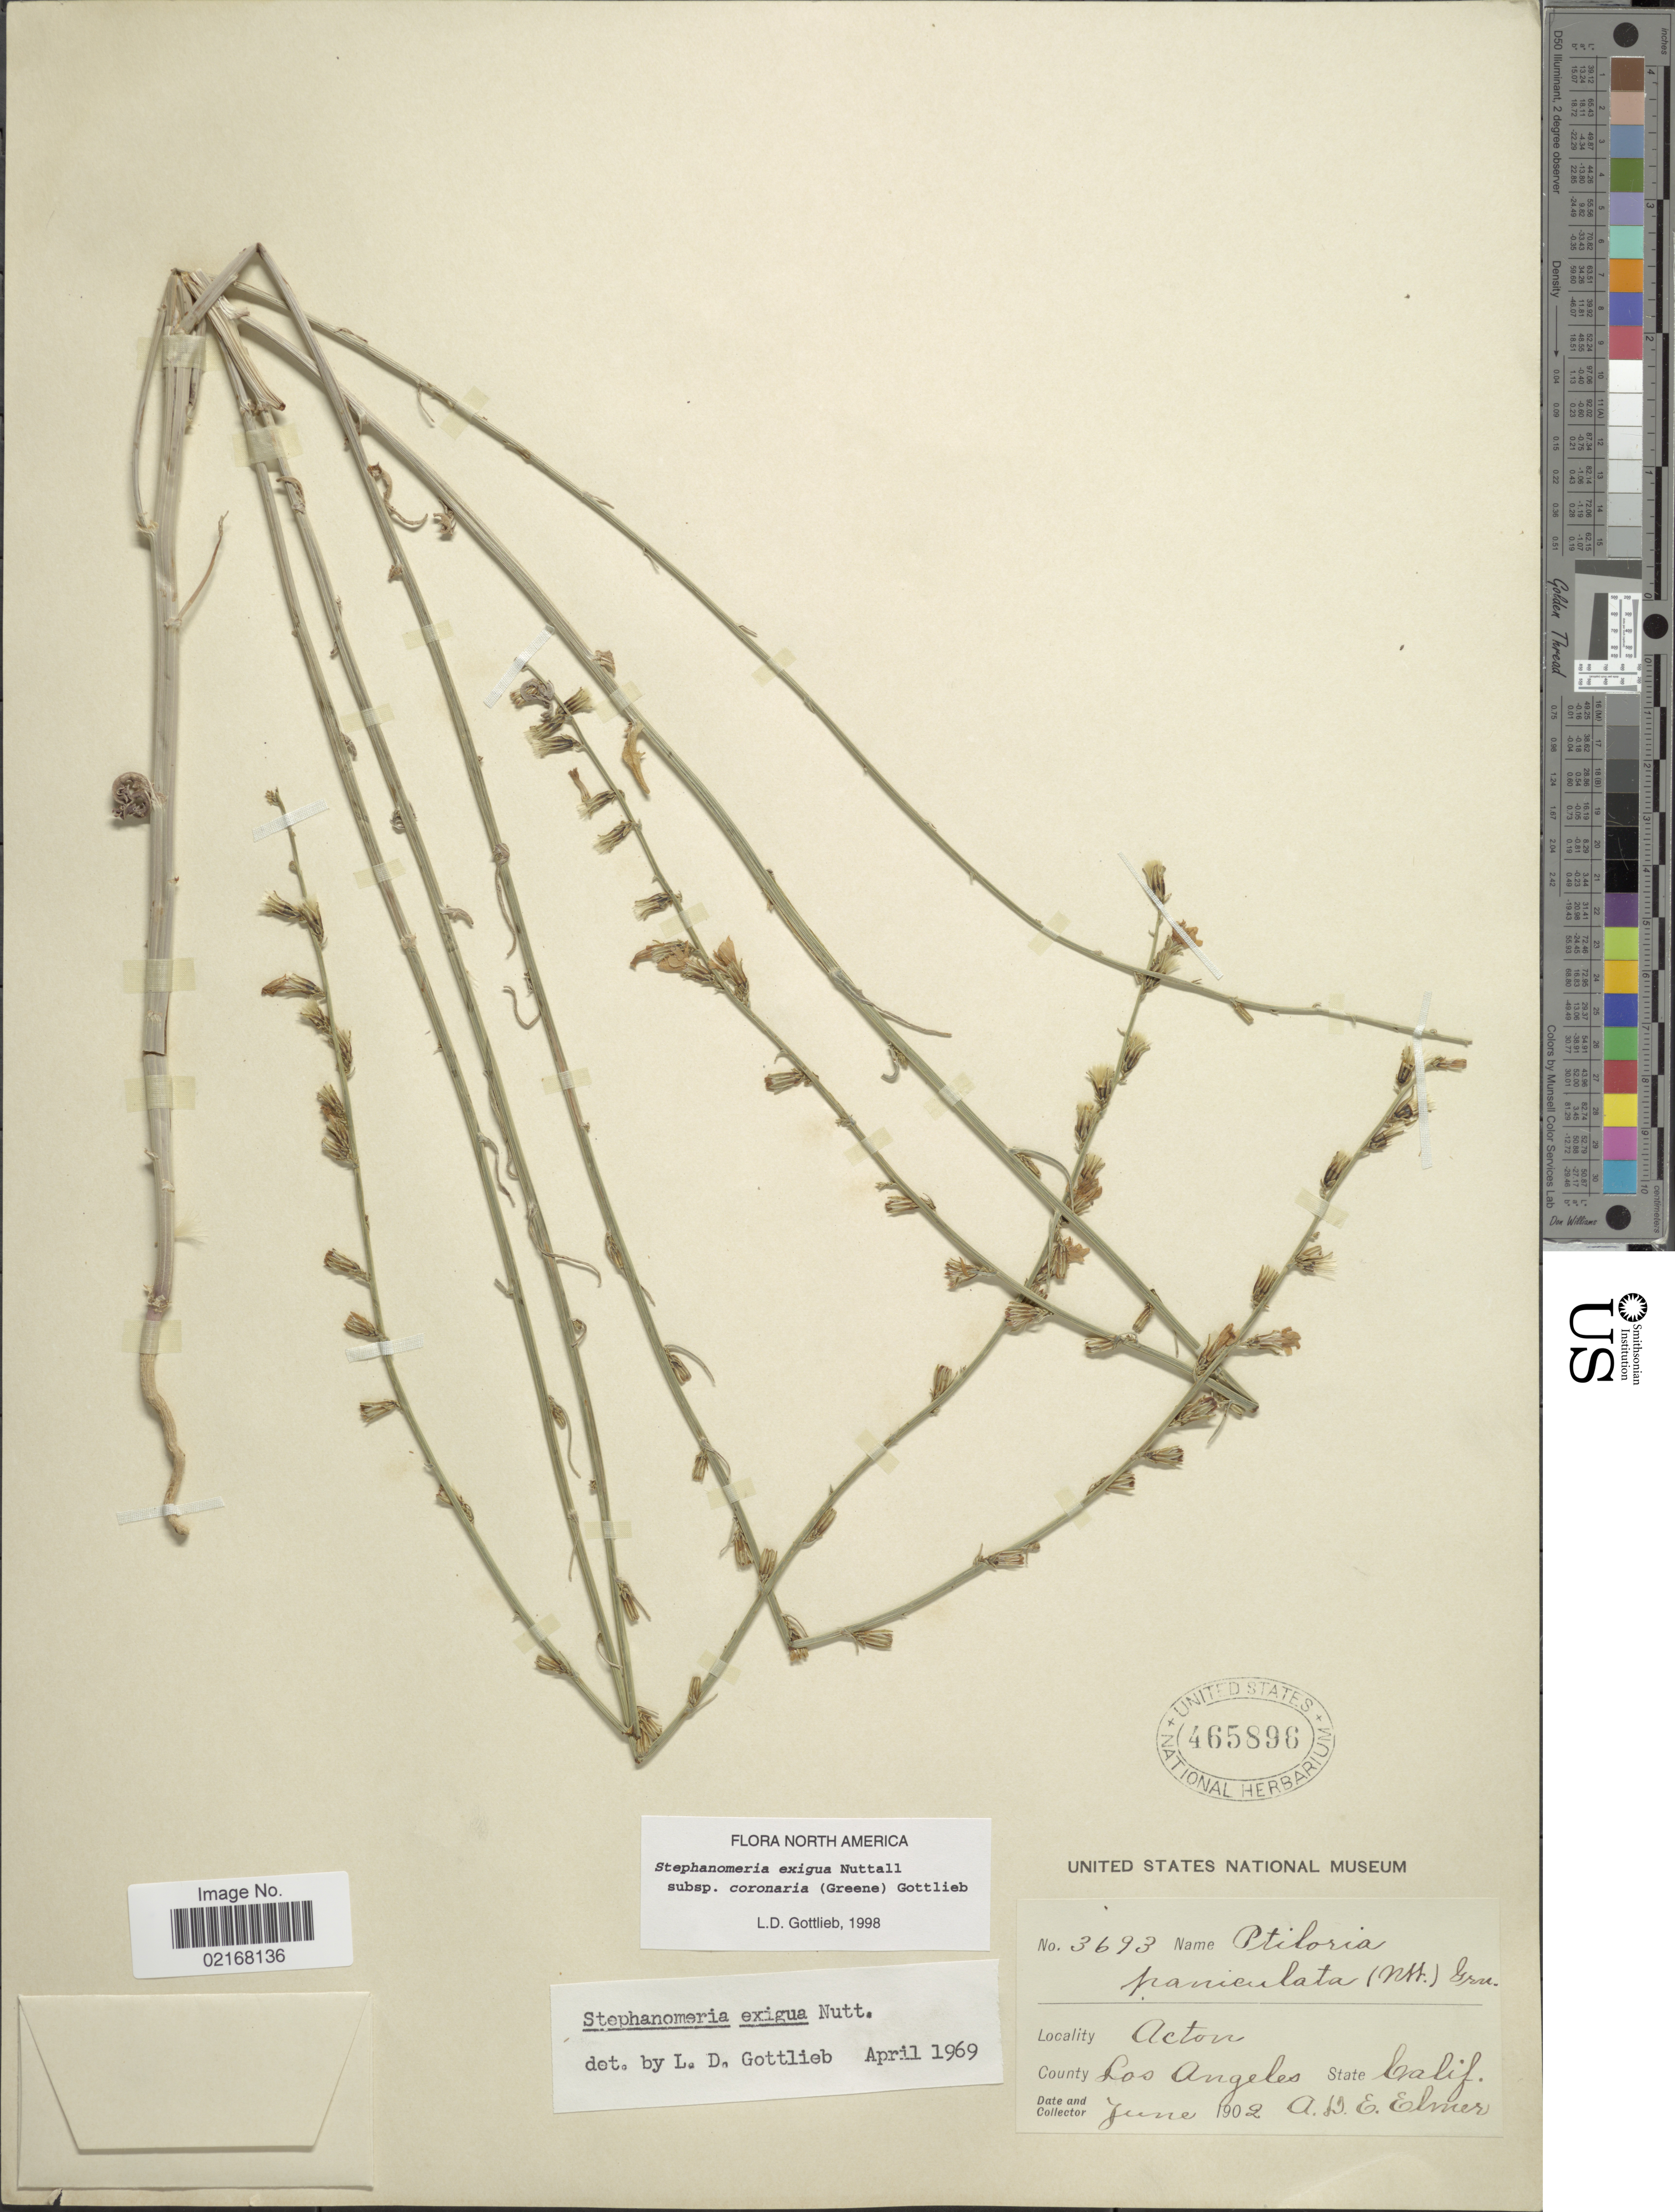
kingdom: Plantae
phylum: Tracheophyta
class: Magnoliopsida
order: Asterales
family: Asteraceae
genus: Stephanomeria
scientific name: Stephanomeria exigua subsp. coronaria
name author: (Greene) Gottlieb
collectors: A. D. E. Elmer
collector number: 3693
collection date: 1902-06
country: United States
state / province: California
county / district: Los Angeles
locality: Acton. County Los Angeles. State Calif.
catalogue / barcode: US 465896